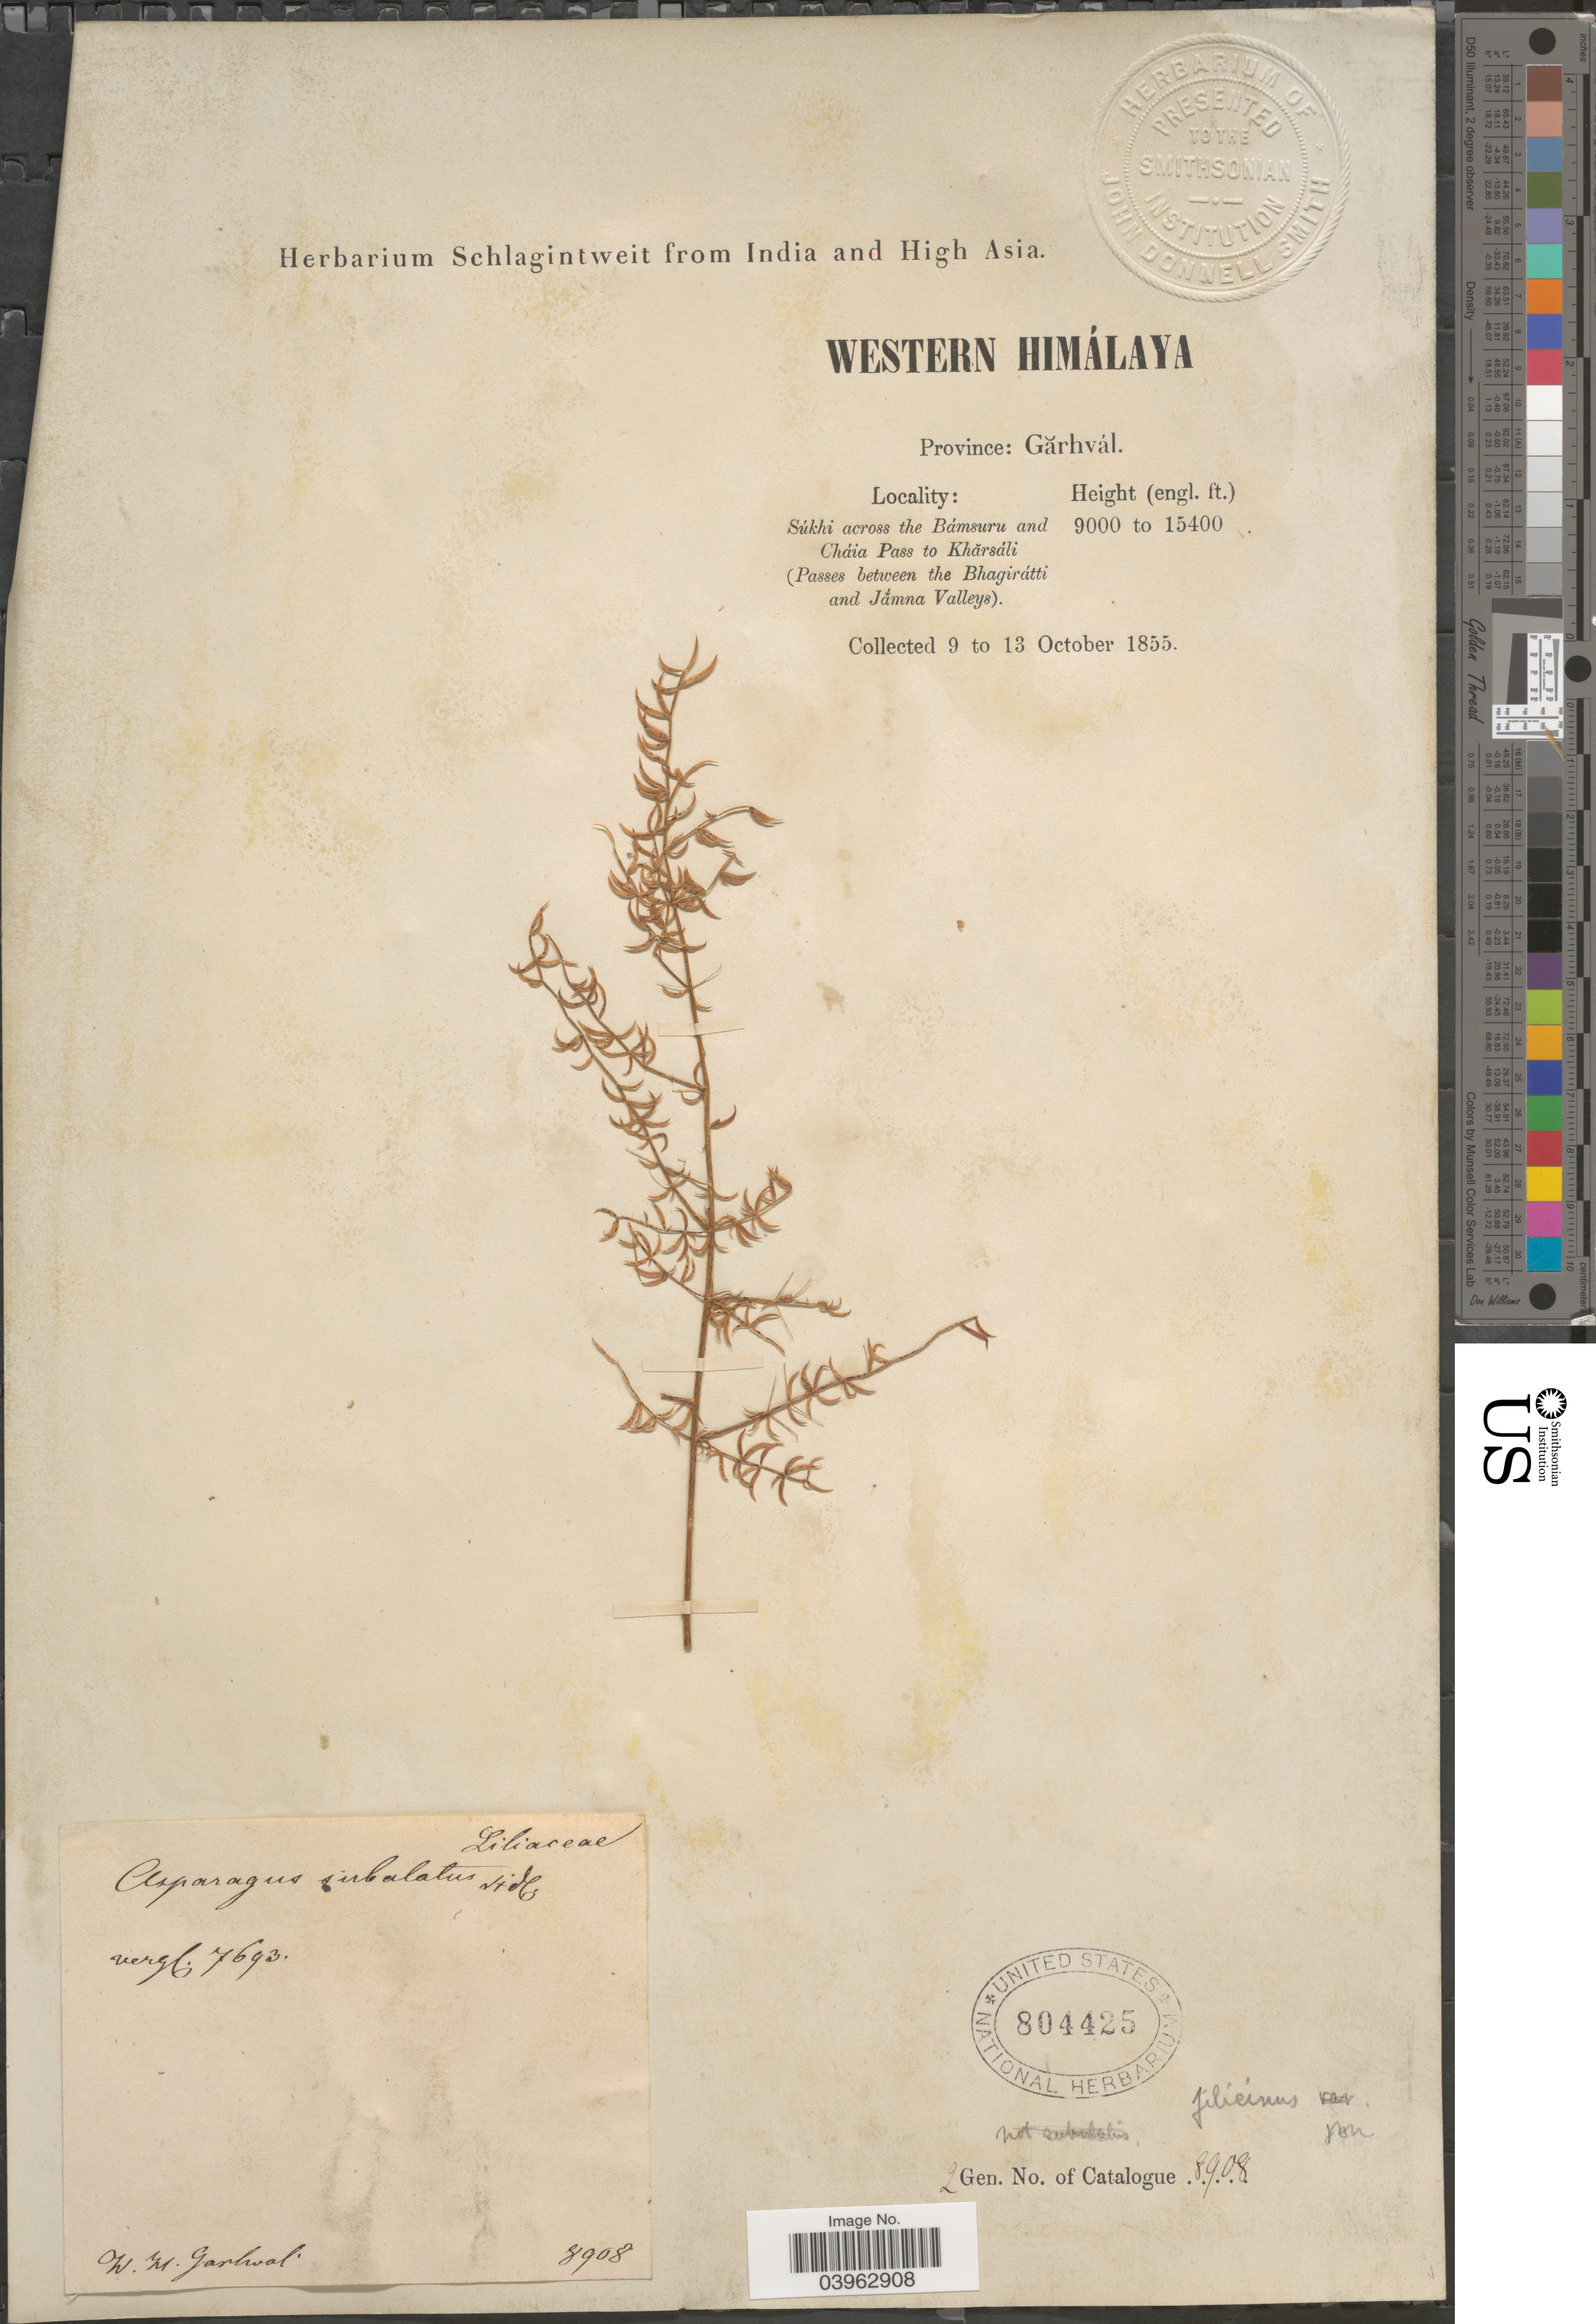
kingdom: Plantae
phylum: Tracheophyta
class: Liliopsida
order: Asparagales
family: Asparagaceae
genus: Asparagus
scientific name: Asparagus filicinus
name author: Buch.-Ham. ex D. Don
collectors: ex herb. Schlagintweit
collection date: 1855-10-09/1855-10-13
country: India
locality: Western Himálaya. Province: Garhvál. Súkhi across the Bámsuru and Cháia Pass to Kharsáli (Passes between the Bhagirátti and Jámma Valleys).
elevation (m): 2743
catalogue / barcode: US 804425